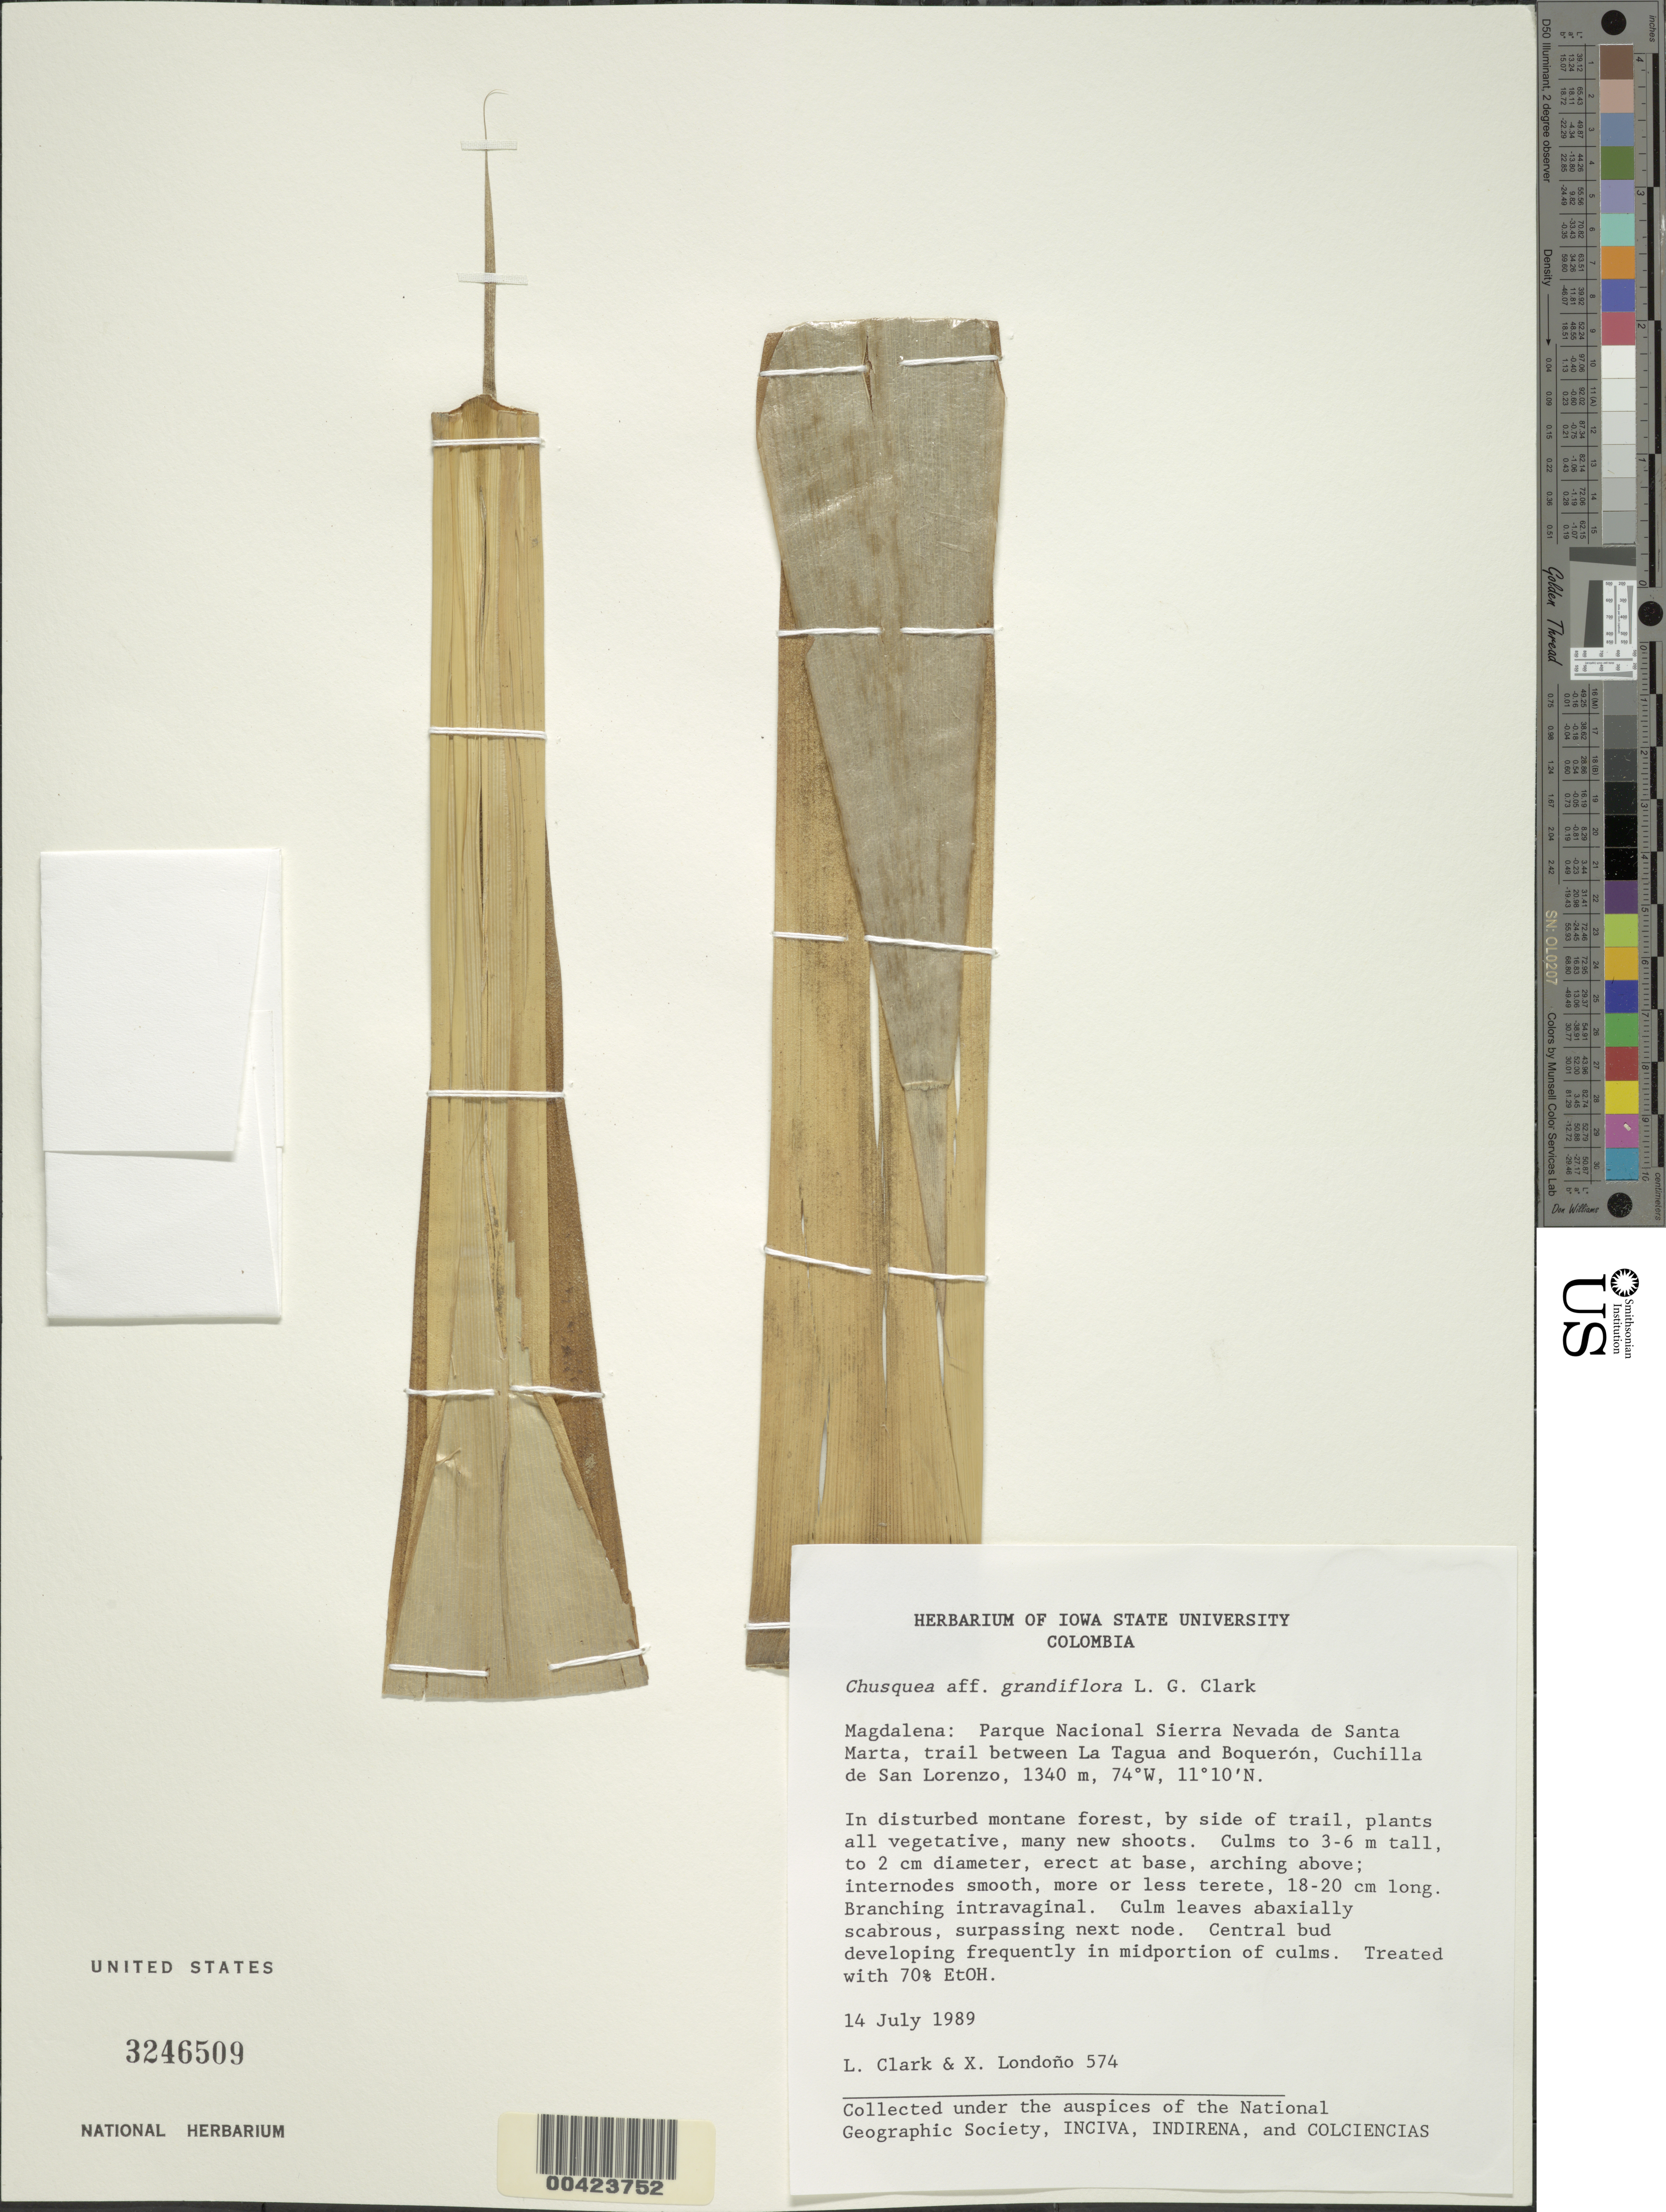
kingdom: Plantae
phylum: Tracheophyta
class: Liliopsida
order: Poales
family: Poaceae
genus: Chusquea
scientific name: Chusquea grandiflora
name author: L.G. Clark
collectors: L. G. Clark & X. Londoño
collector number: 574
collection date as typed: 28 Jun 1989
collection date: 1989-06-28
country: Colombia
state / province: Magdalena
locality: La tagua and Boqueron, Trail between; Cuchilla de San Lorenzo; Parque Nacional de Santa Marta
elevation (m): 1340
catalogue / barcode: US 3246509